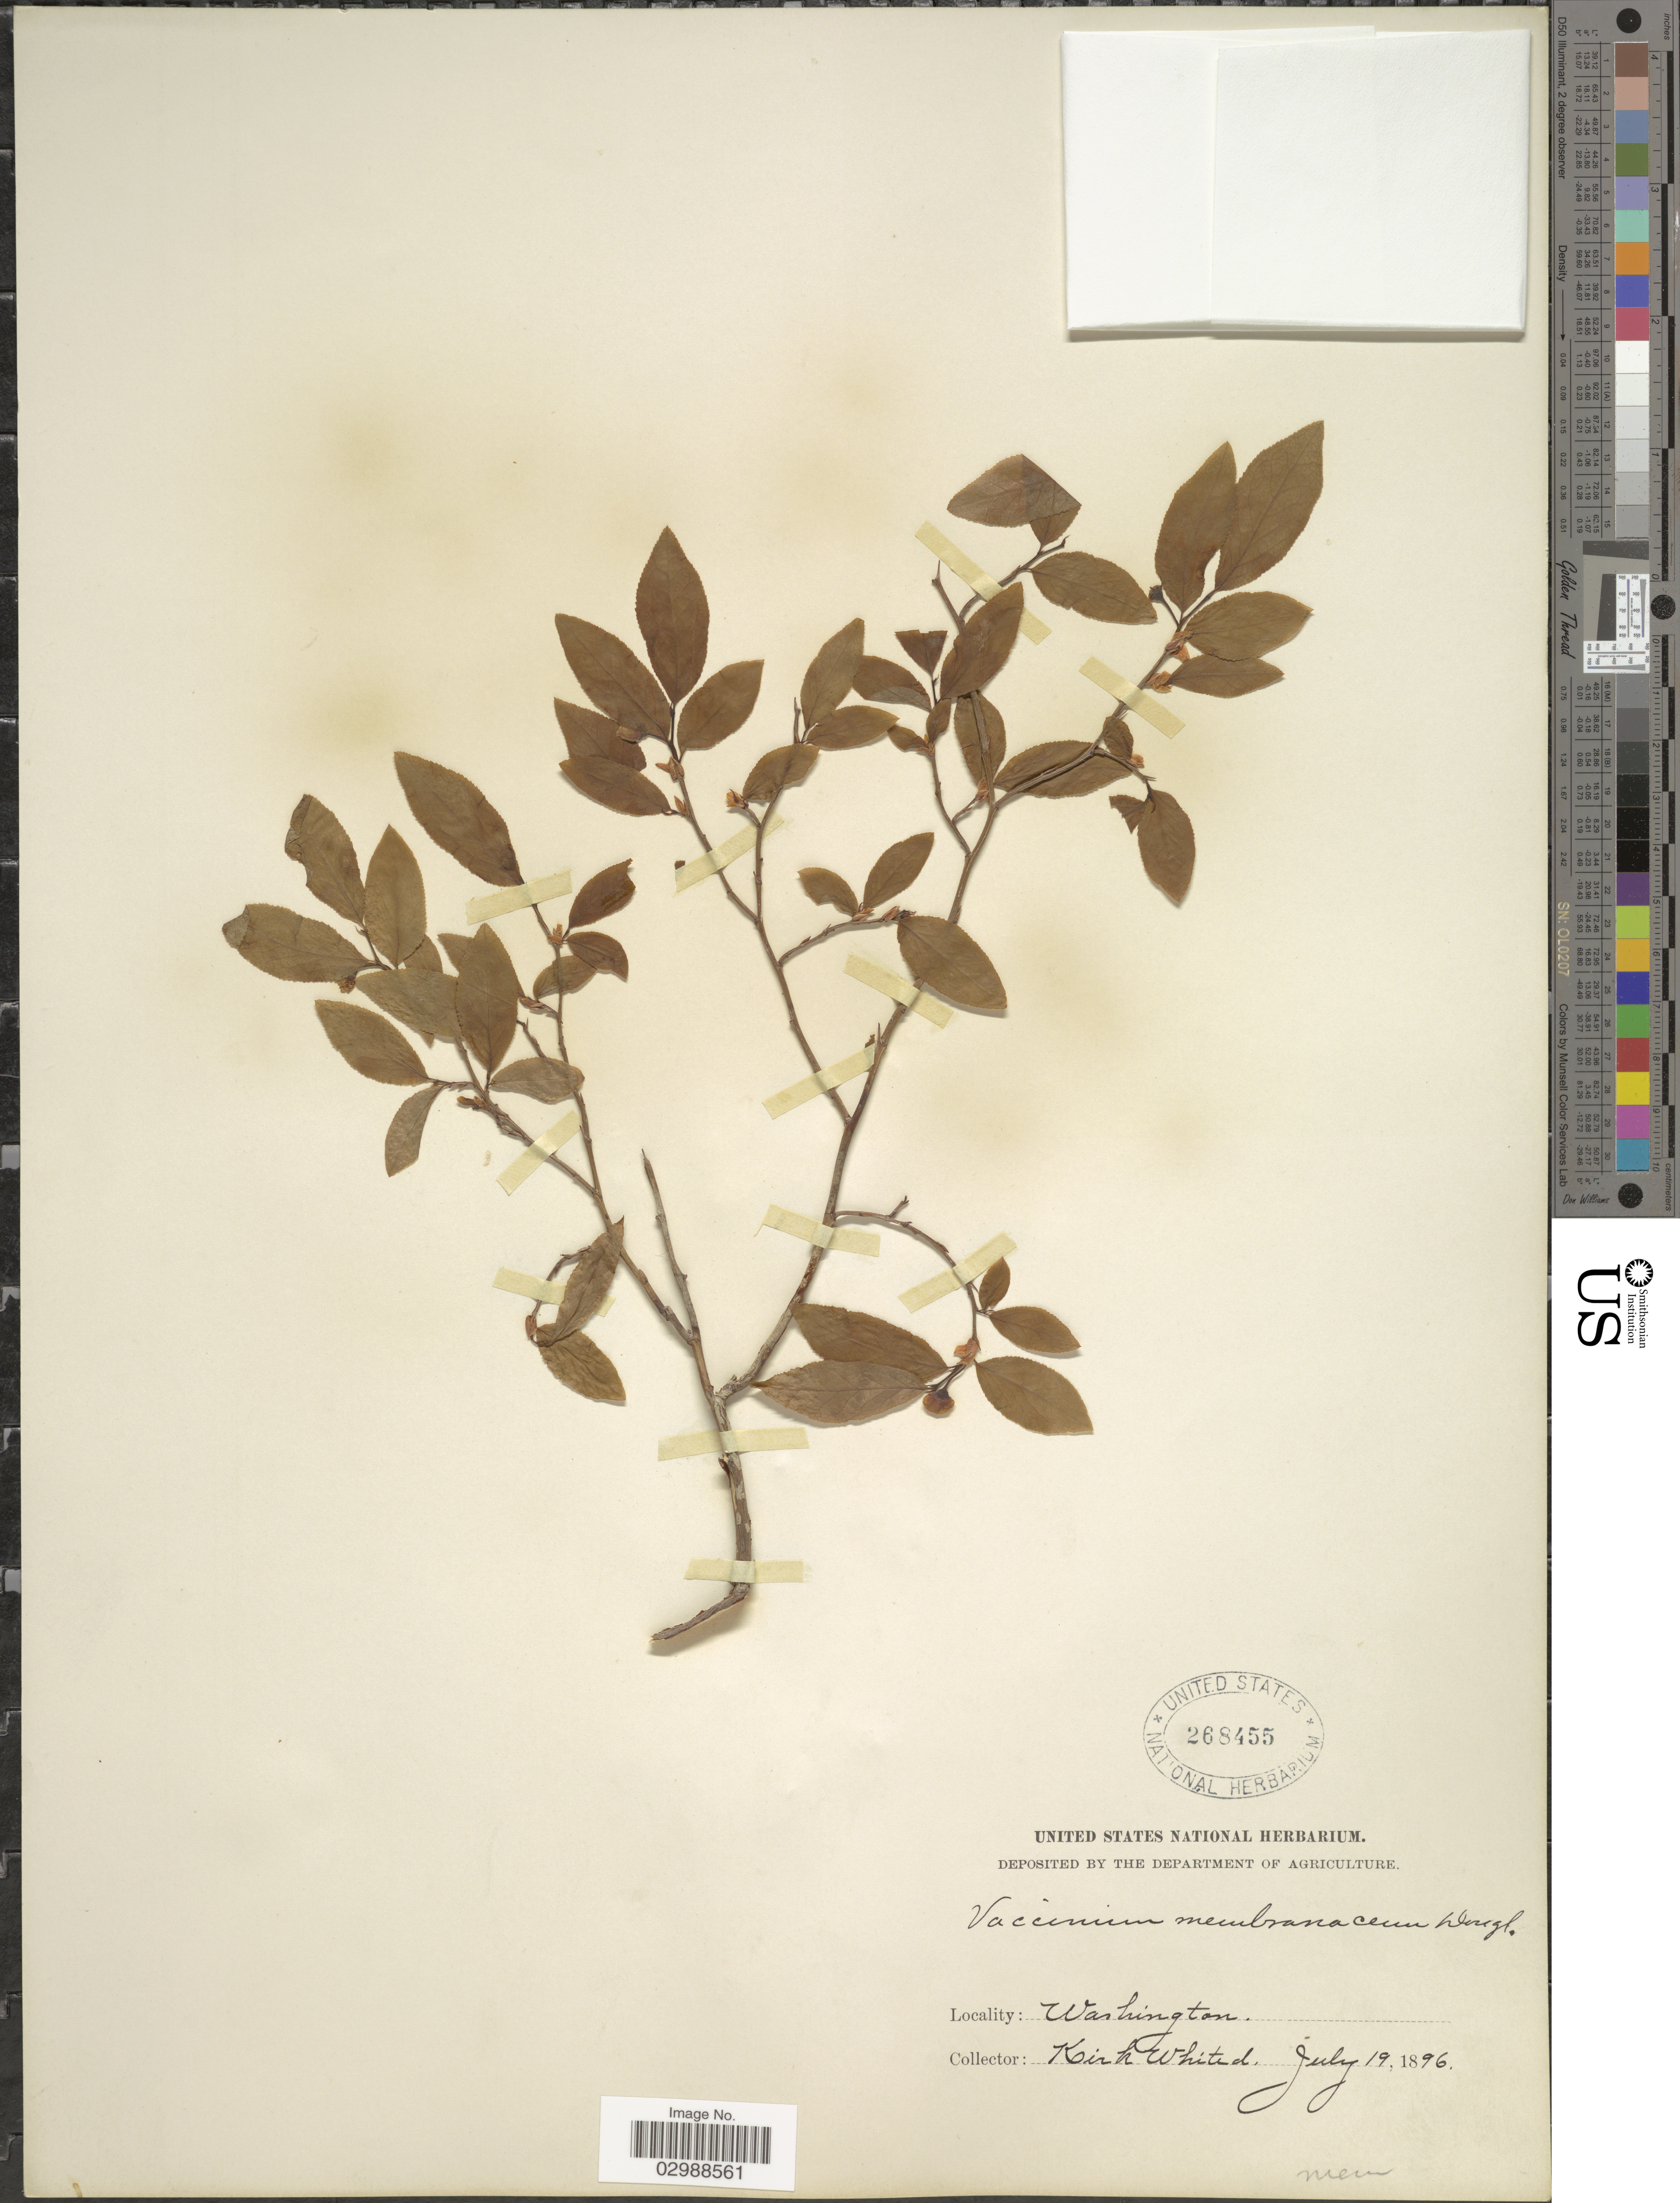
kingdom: Plantae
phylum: Tracheophyta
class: Magnoliopsida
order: Ericales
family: Ericaceae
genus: Vaccinium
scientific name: Vaccinium membranaceum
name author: Douglas ex Torr.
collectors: K. Whited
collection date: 1896-07-19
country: United States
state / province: Washington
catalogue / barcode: US 268455